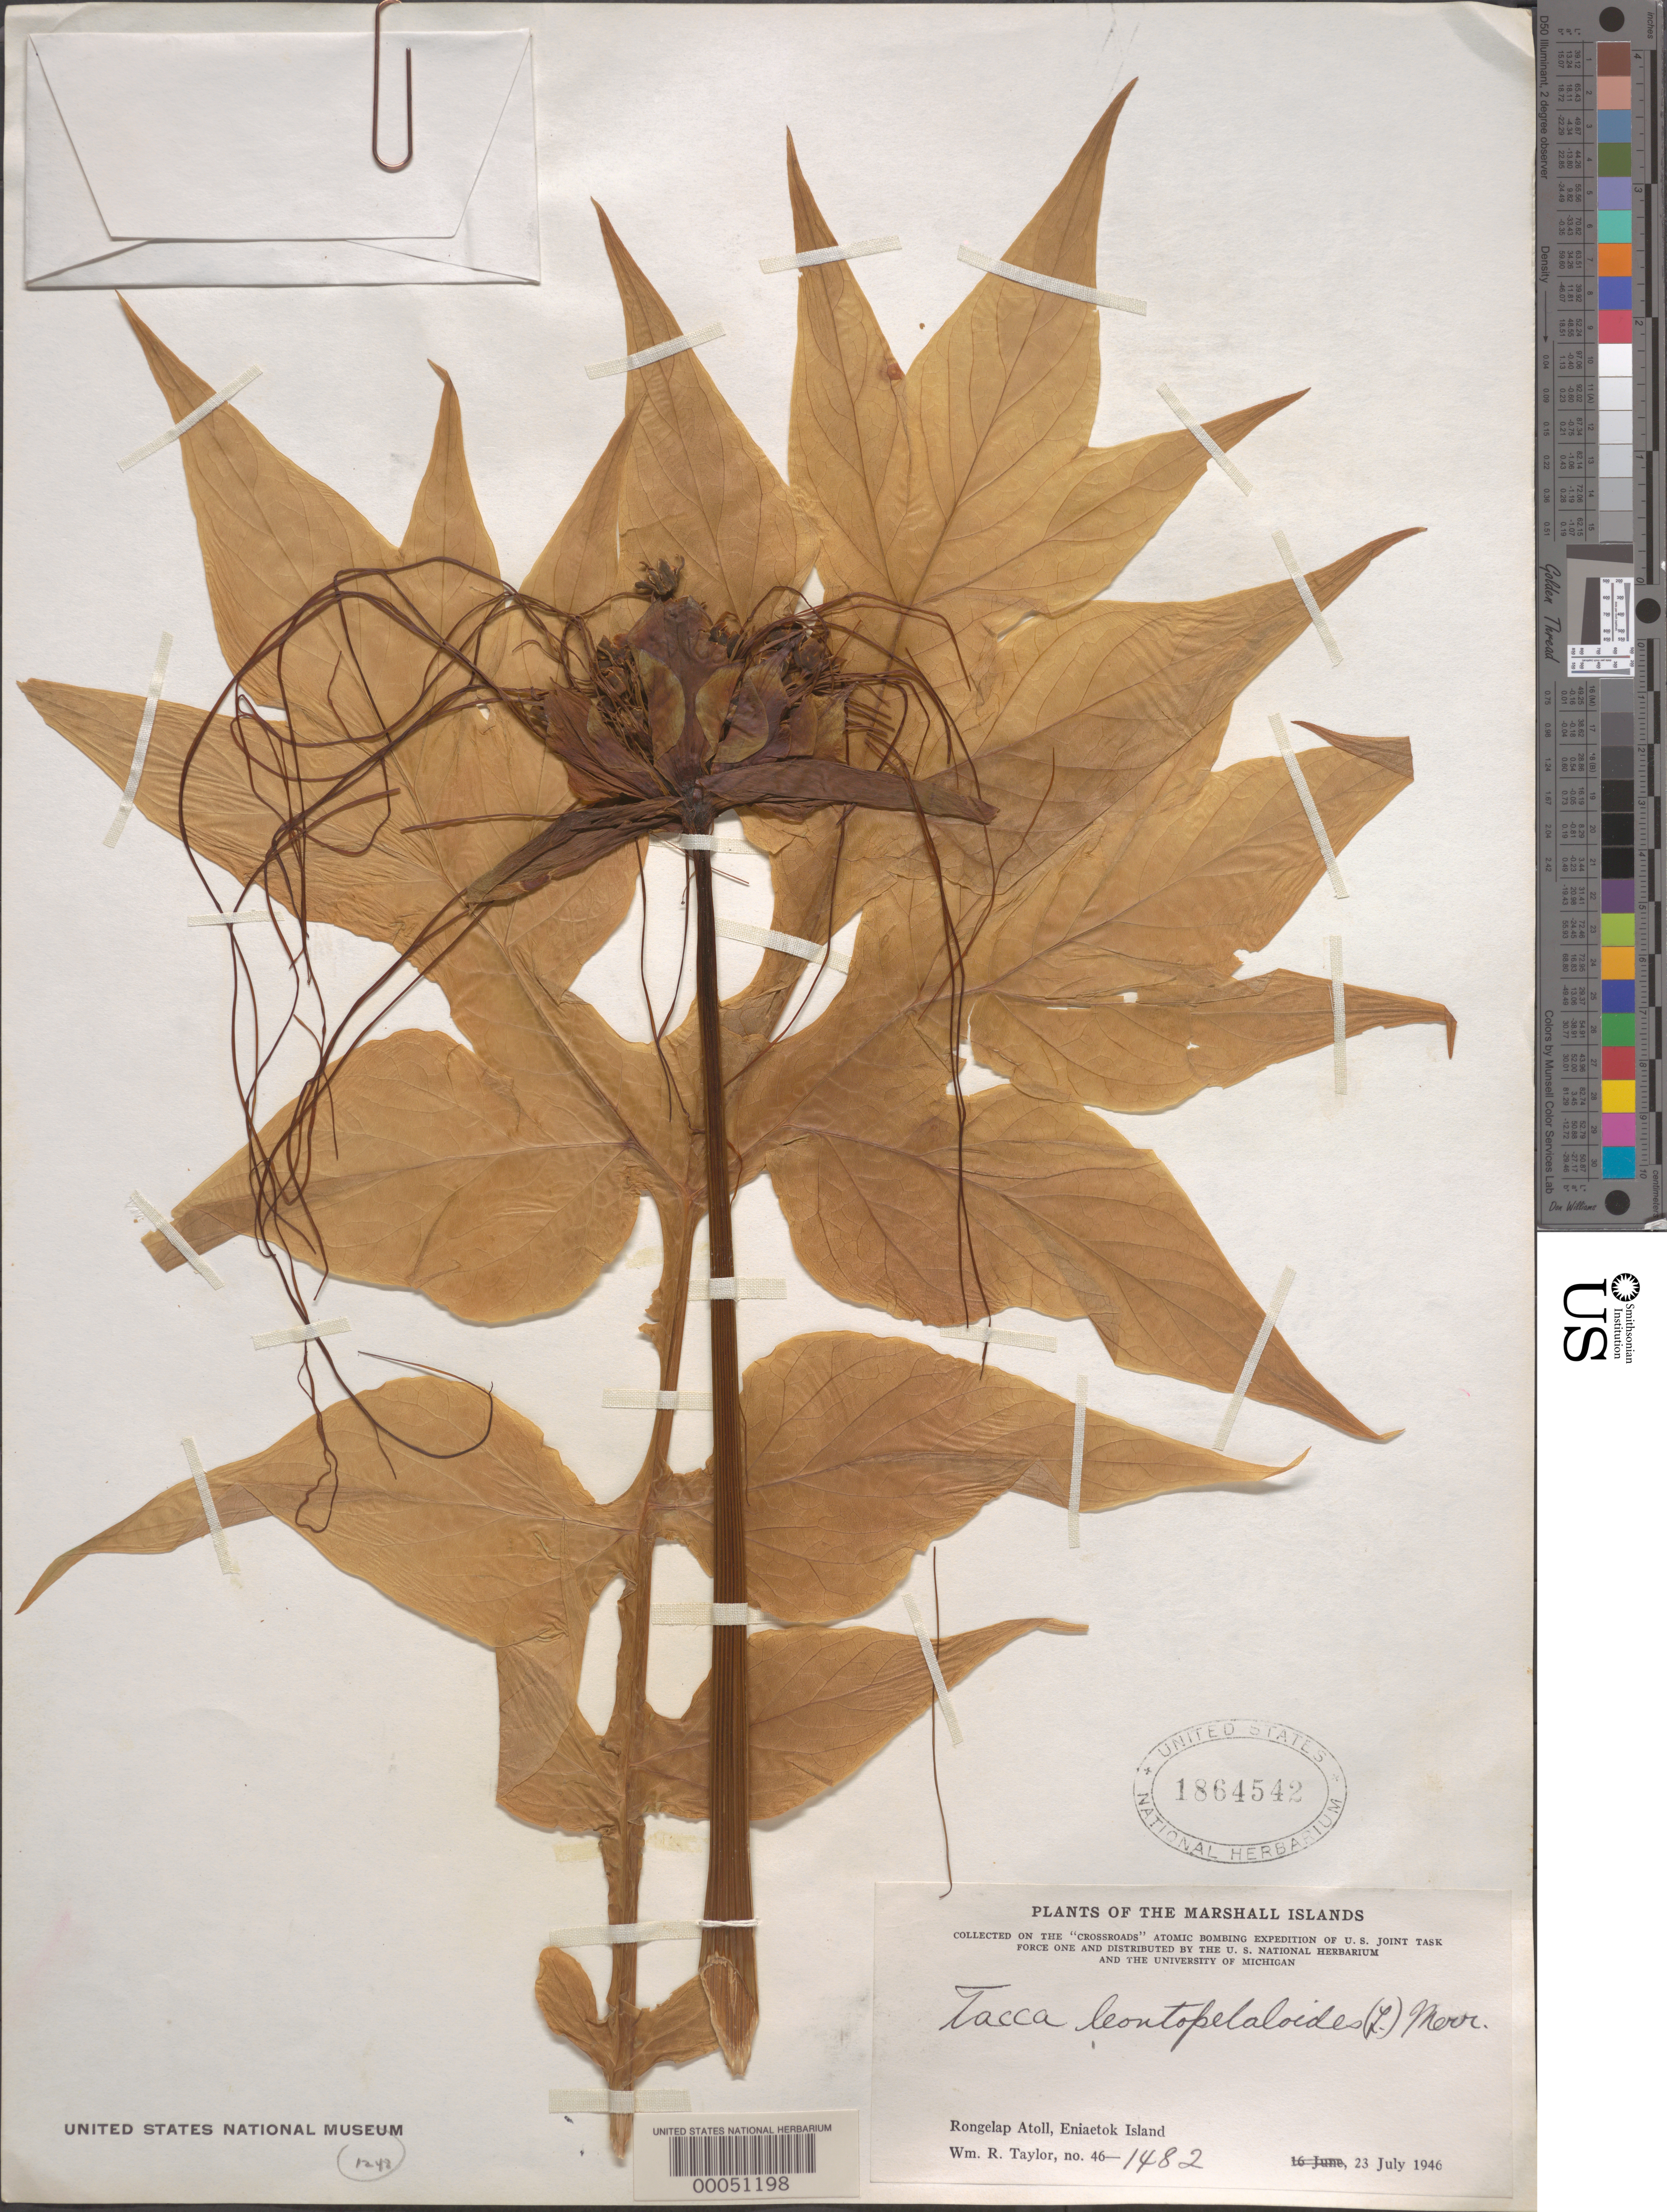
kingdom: Plantae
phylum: Tracheophyta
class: Liliopsida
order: Dioscoreales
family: Dioscoreaceae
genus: Tacca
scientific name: Tacca leontopetaloides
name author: (L.) Kuntze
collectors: W. R. Taylor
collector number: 46-1482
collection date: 1946-07-23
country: Marshall Islands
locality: Crossroads. Rongelap Atoll, Eniaetok Island.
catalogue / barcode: US 1864542